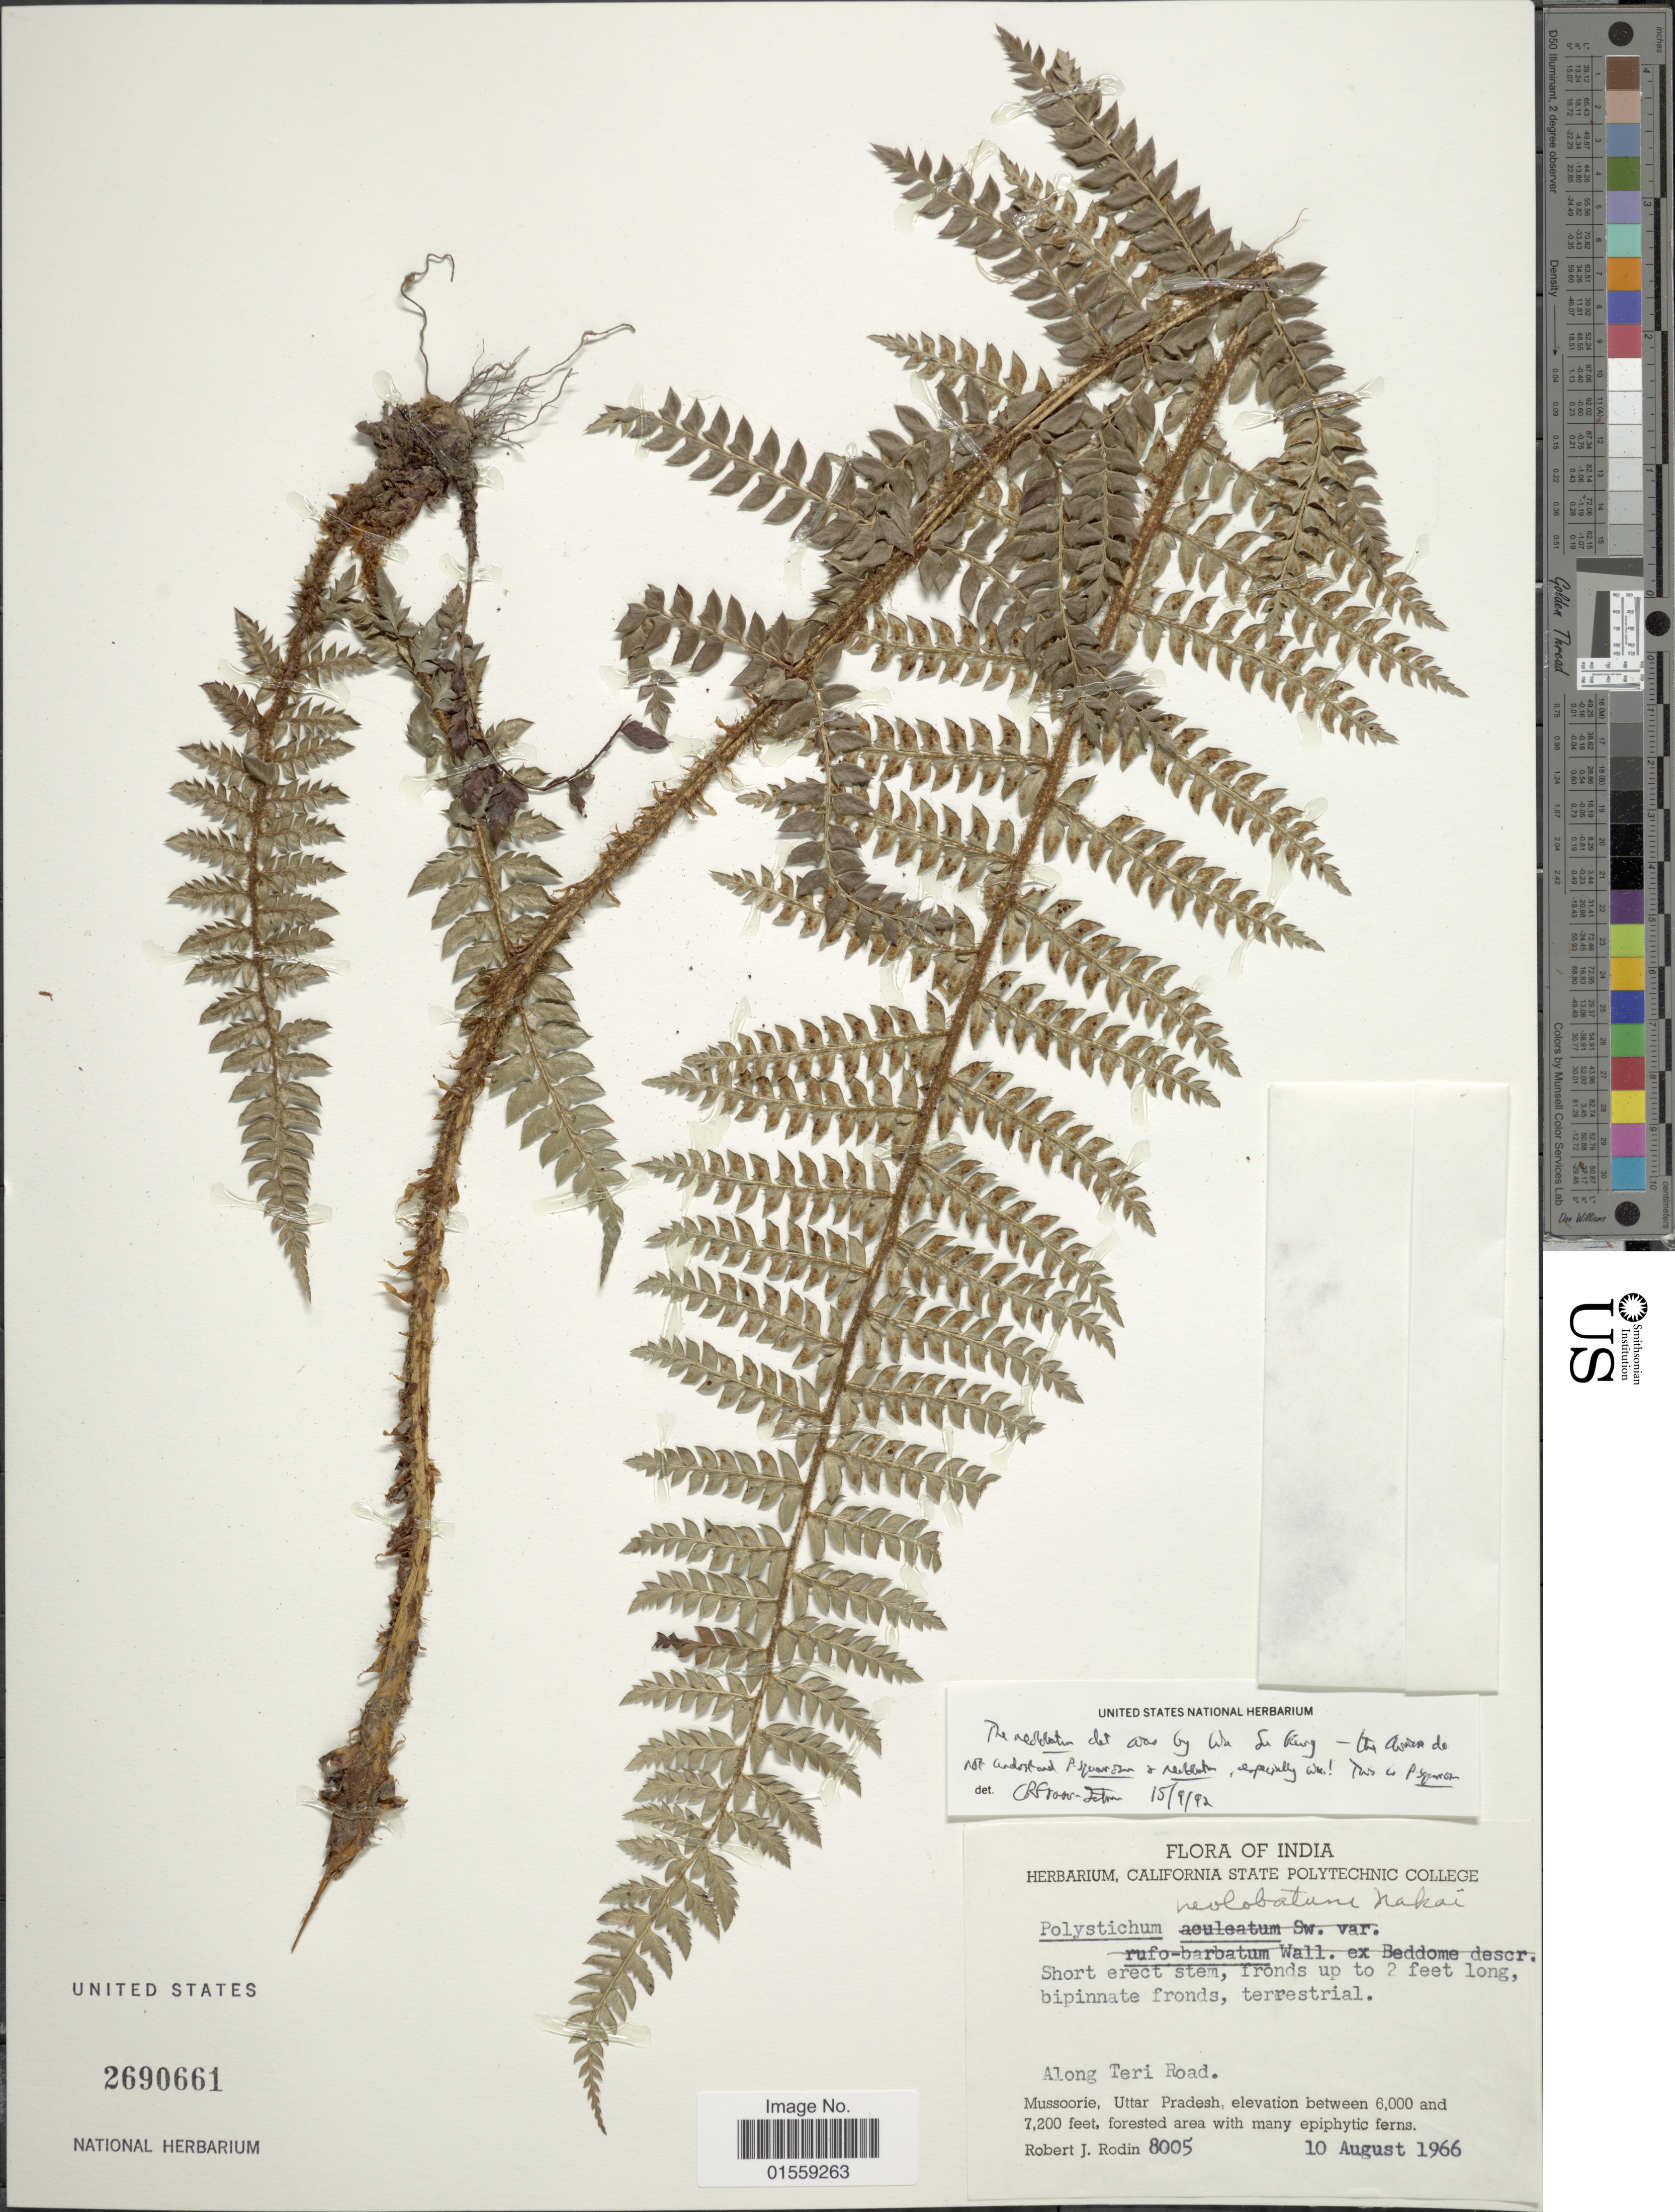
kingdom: Plantae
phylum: Tracheophyta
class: Polypodiopsida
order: Polypodiales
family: Dryopteridaceae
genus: Polystichum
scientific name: Polystichum neolobatum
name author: Nakai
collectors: R. J. Rodin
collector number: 8005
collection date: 1966-08-10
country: India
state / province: Uttar Pradesh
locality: Along Teri Road, Mussoorie, Uttar Pradesh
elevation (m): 1829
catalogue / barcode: US 2690661